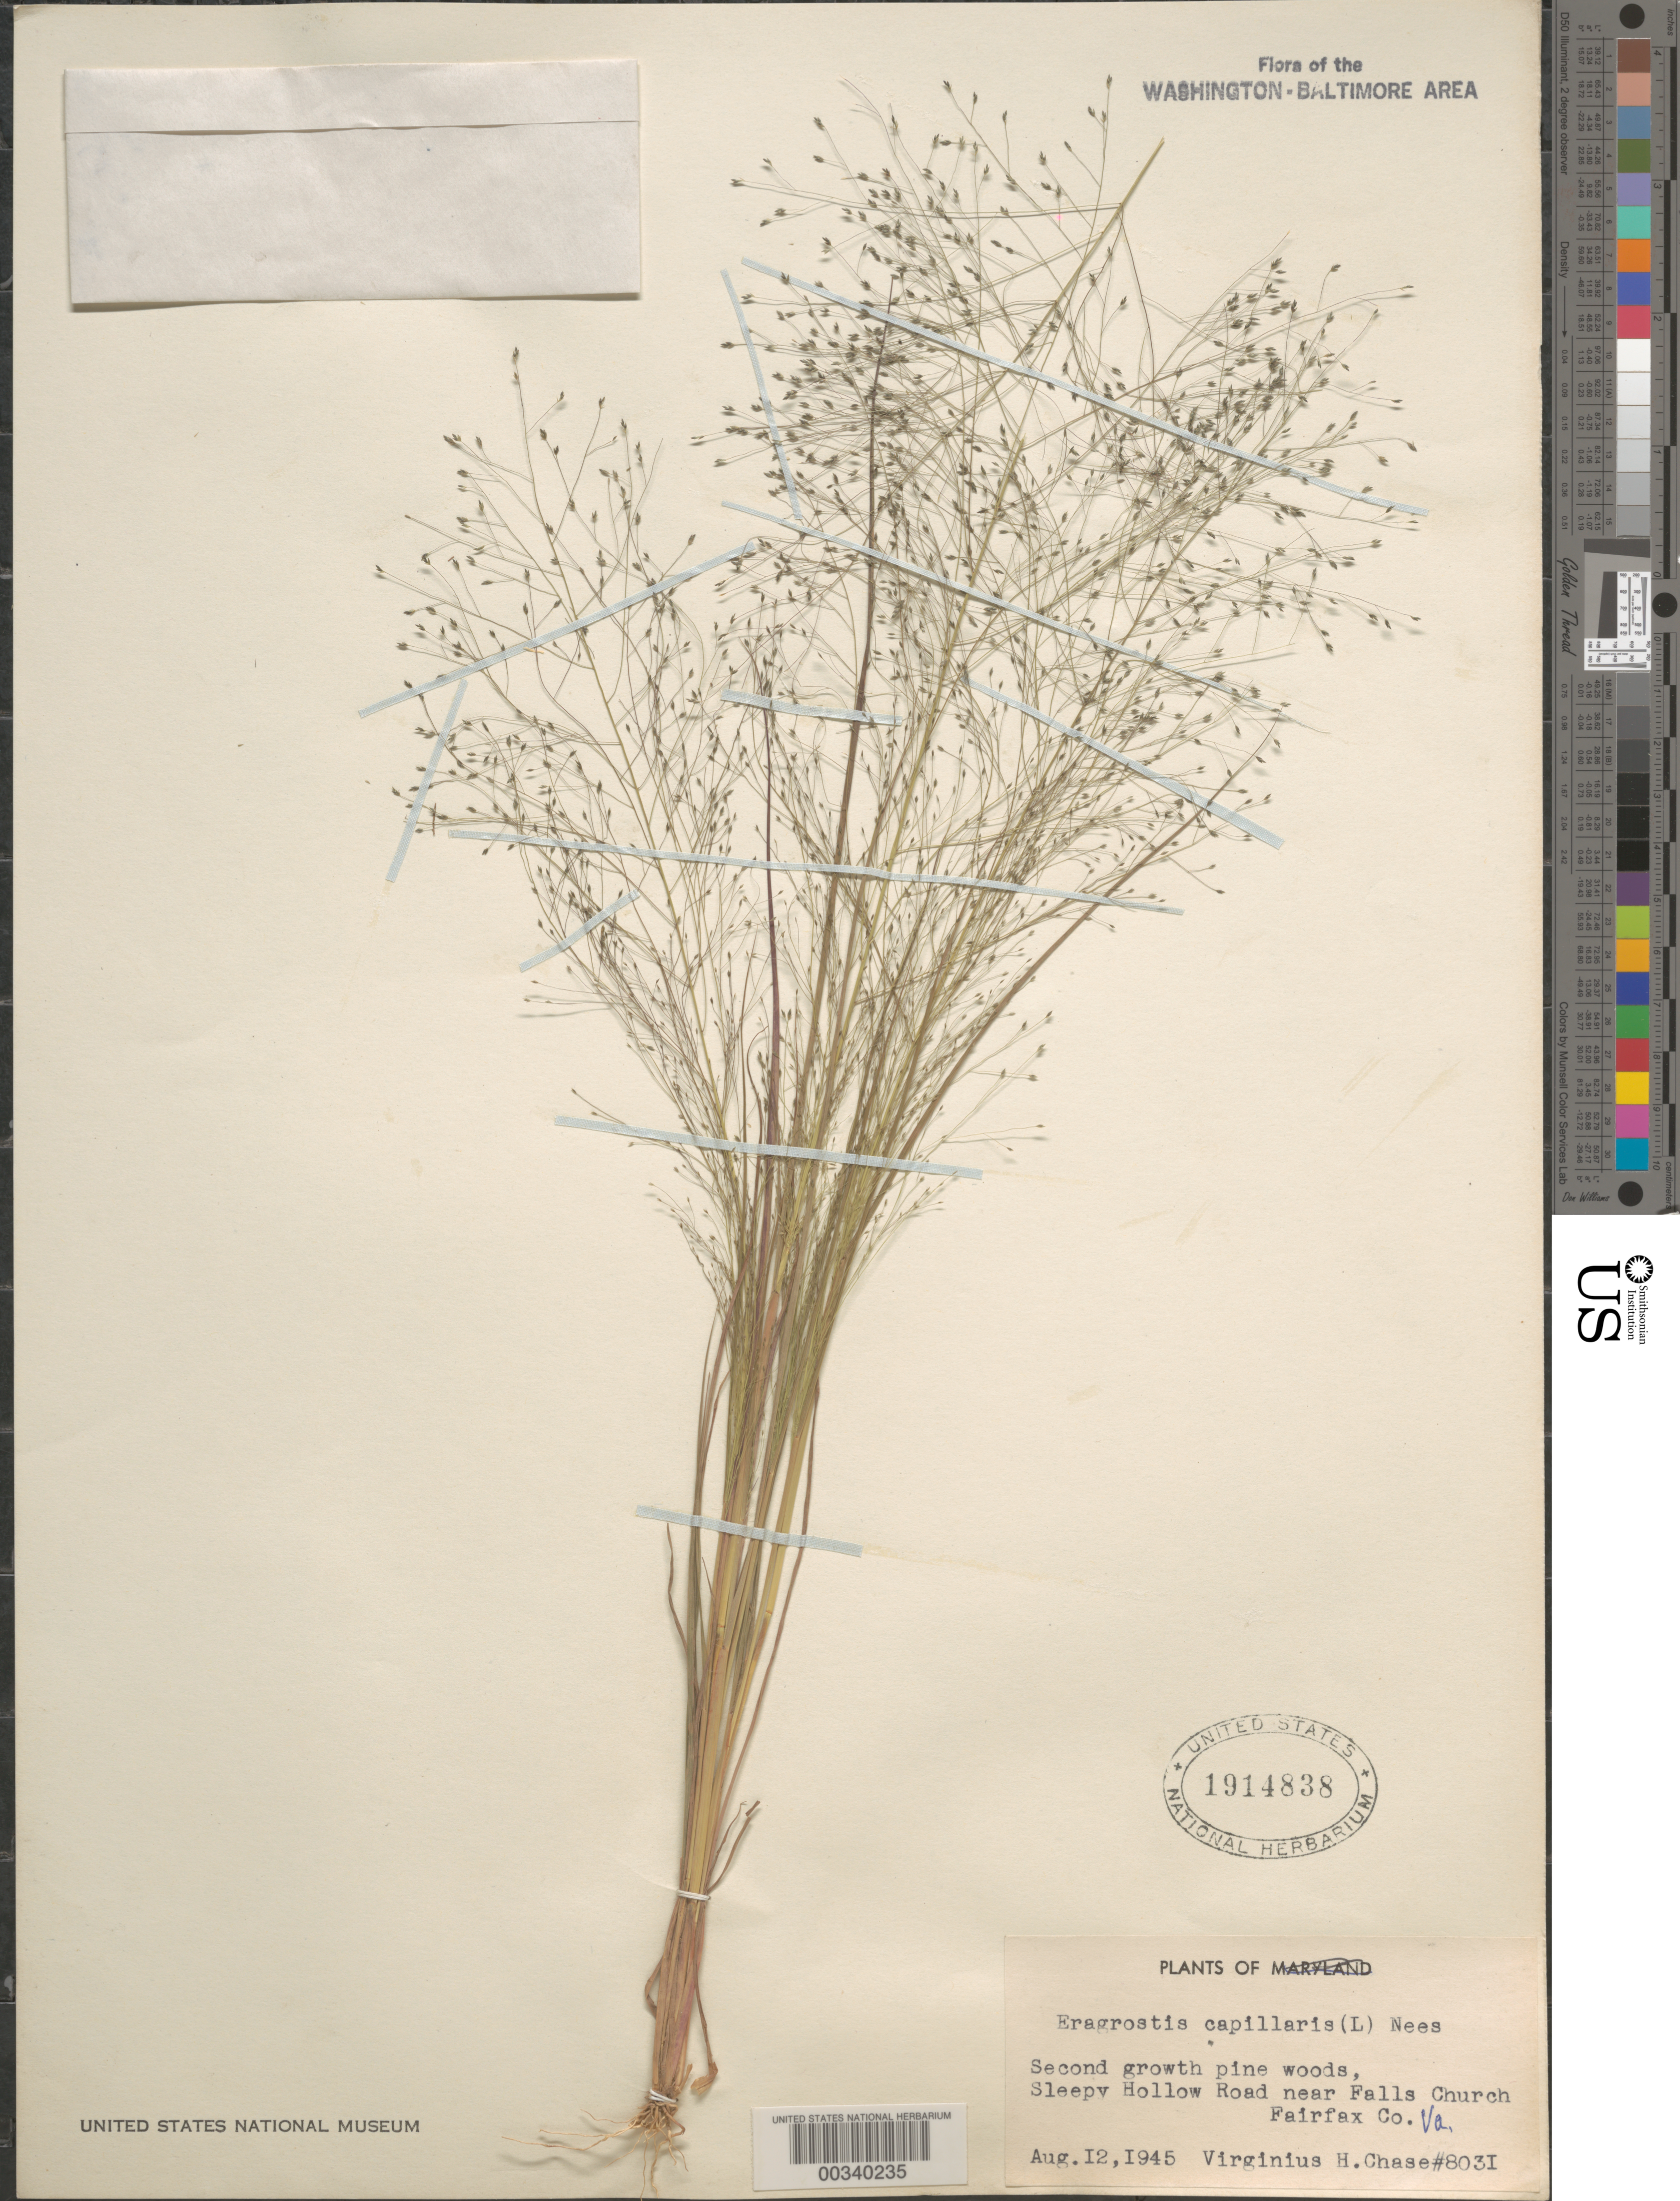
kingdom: Plantae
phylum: Tracheophyta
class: Liliopsida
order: Poales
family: Poaceae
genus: Eragrostis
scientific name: Eragrostis capillaris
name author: (L.) Nees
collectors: V. H. Chase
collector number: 8031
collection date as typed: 12 Aug 1945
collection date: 1945-08-12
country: United States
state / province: Virginia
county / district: Fairfax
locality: Sleepy Hollow road near Falls Church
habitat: Second growth pine woods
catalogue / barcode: US 1914838